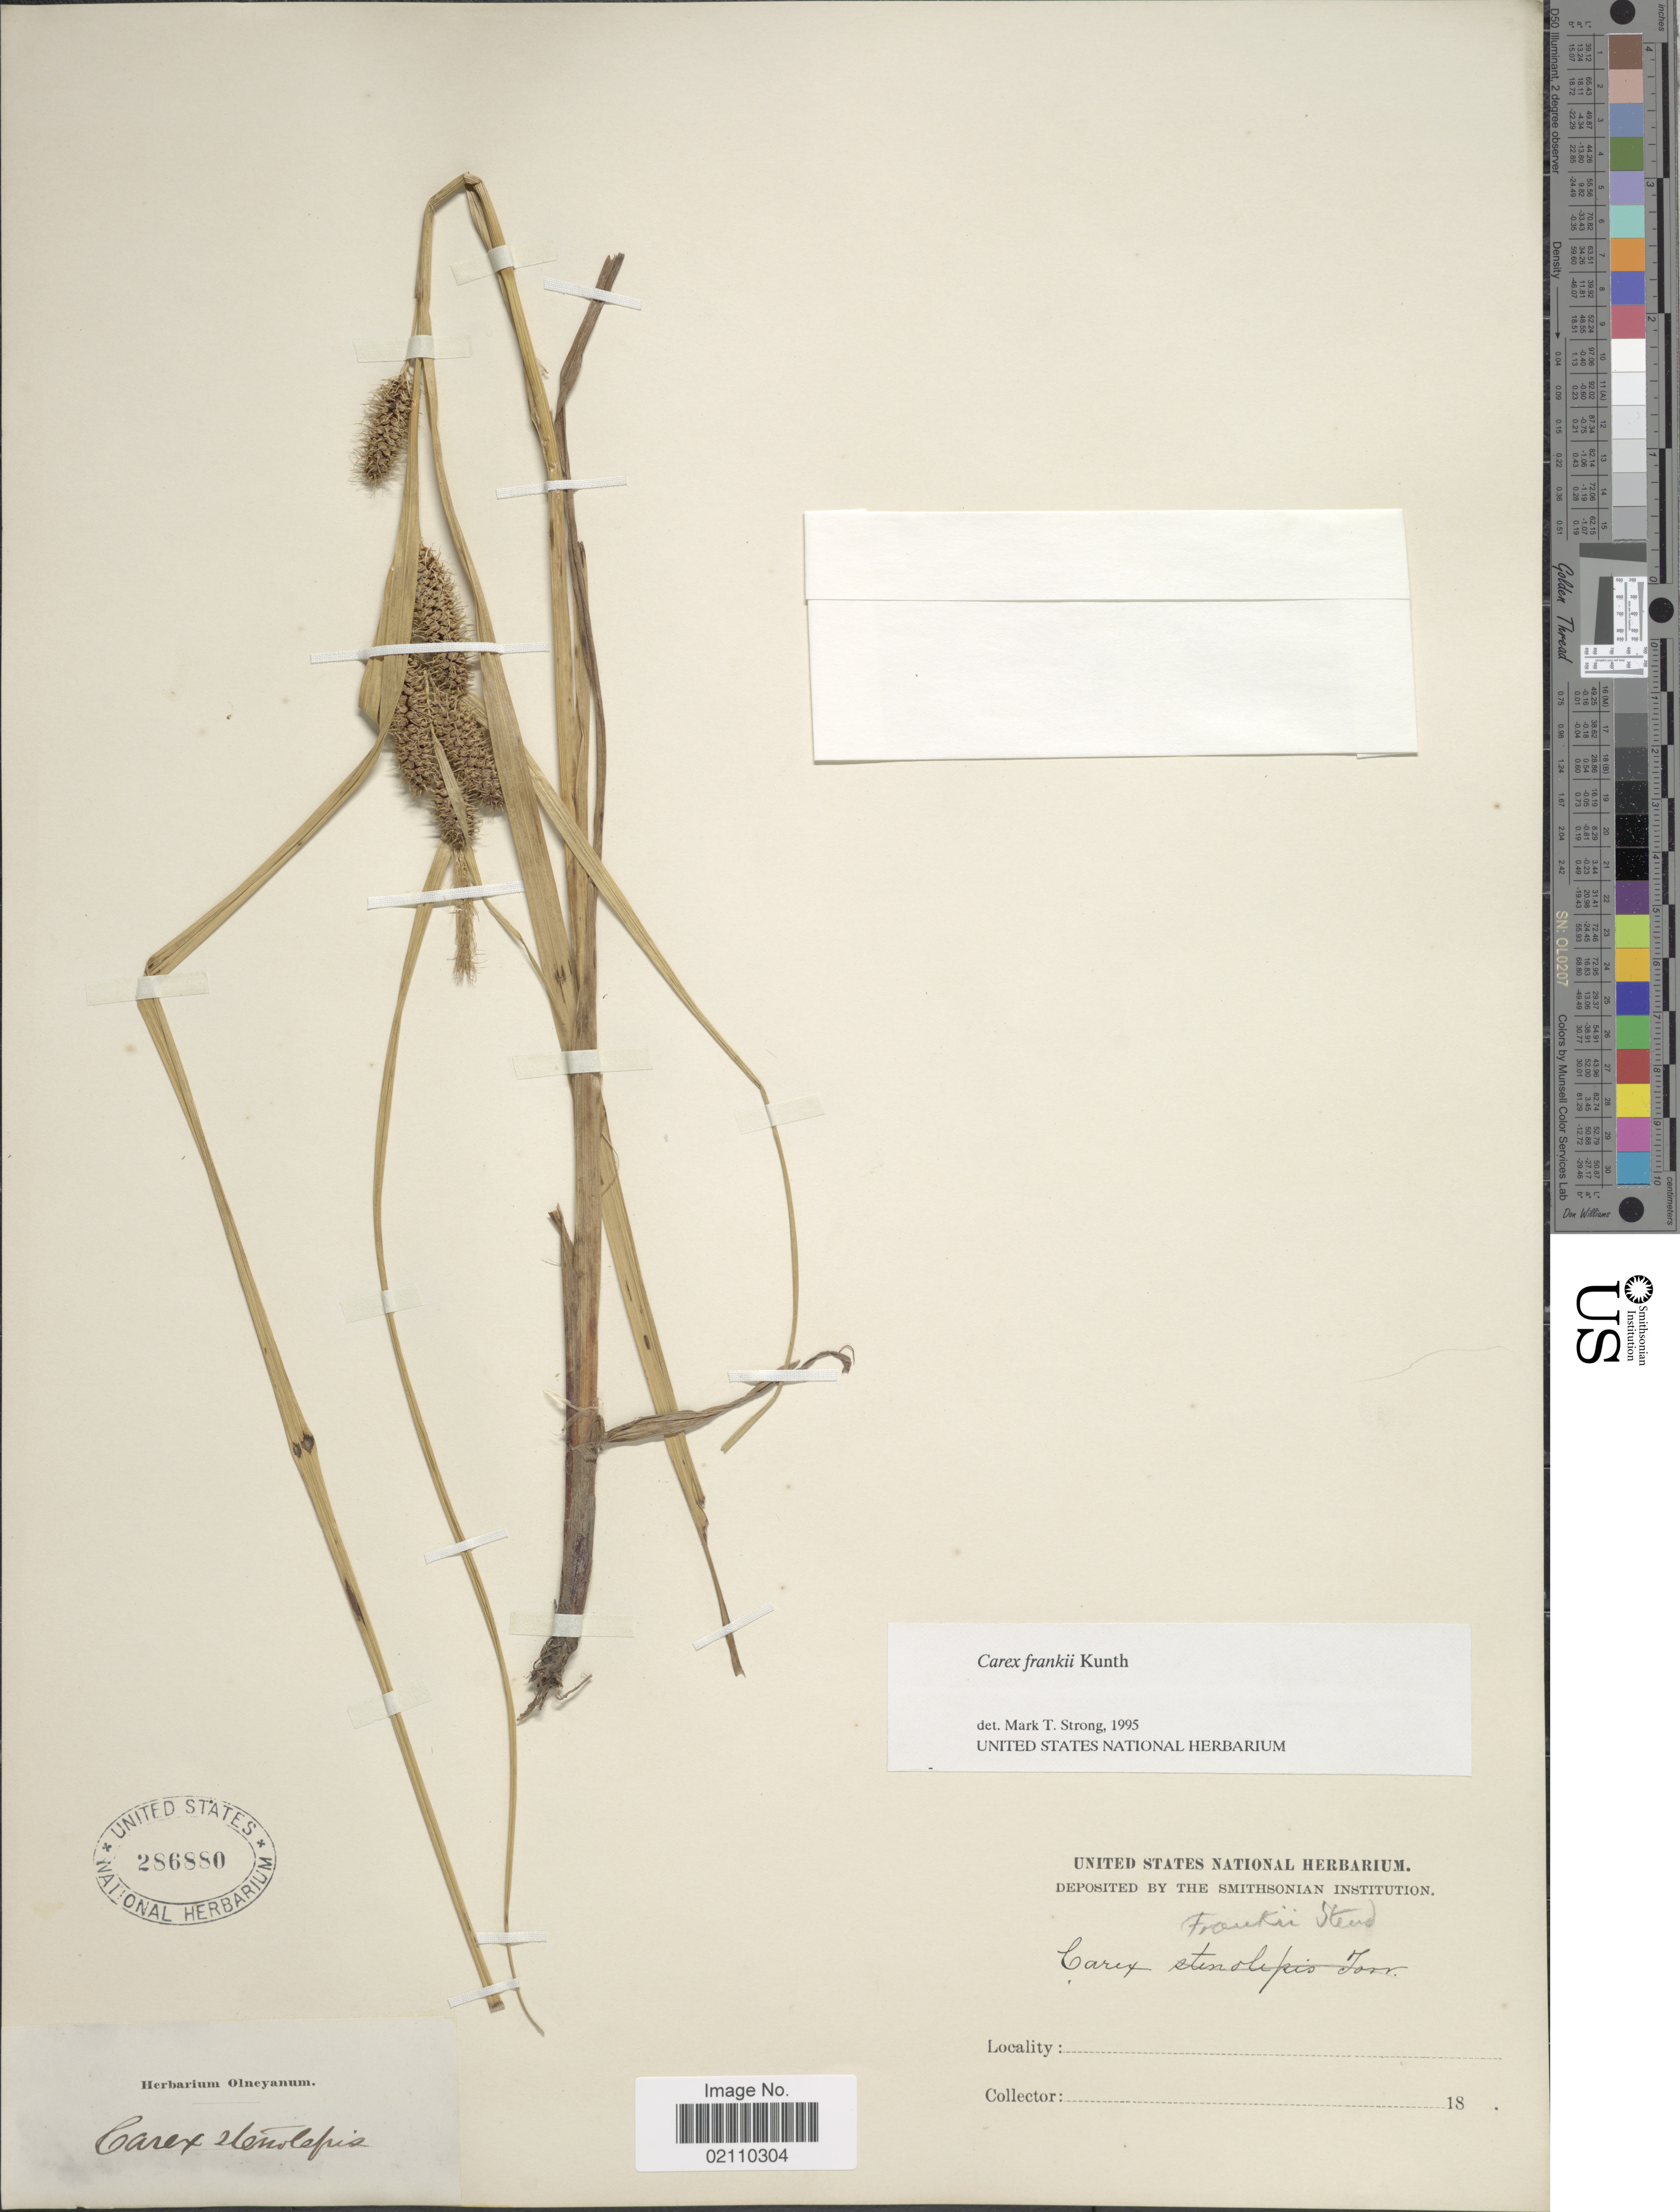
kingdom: Plantae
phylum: Tracheophyta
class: Liliopsida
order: Poales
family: Cyperaceae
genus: Carex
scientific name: Carex frankii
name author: Kunth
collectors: ex herb. Olneyanum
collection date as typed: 18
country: United States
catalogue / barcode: US 286880